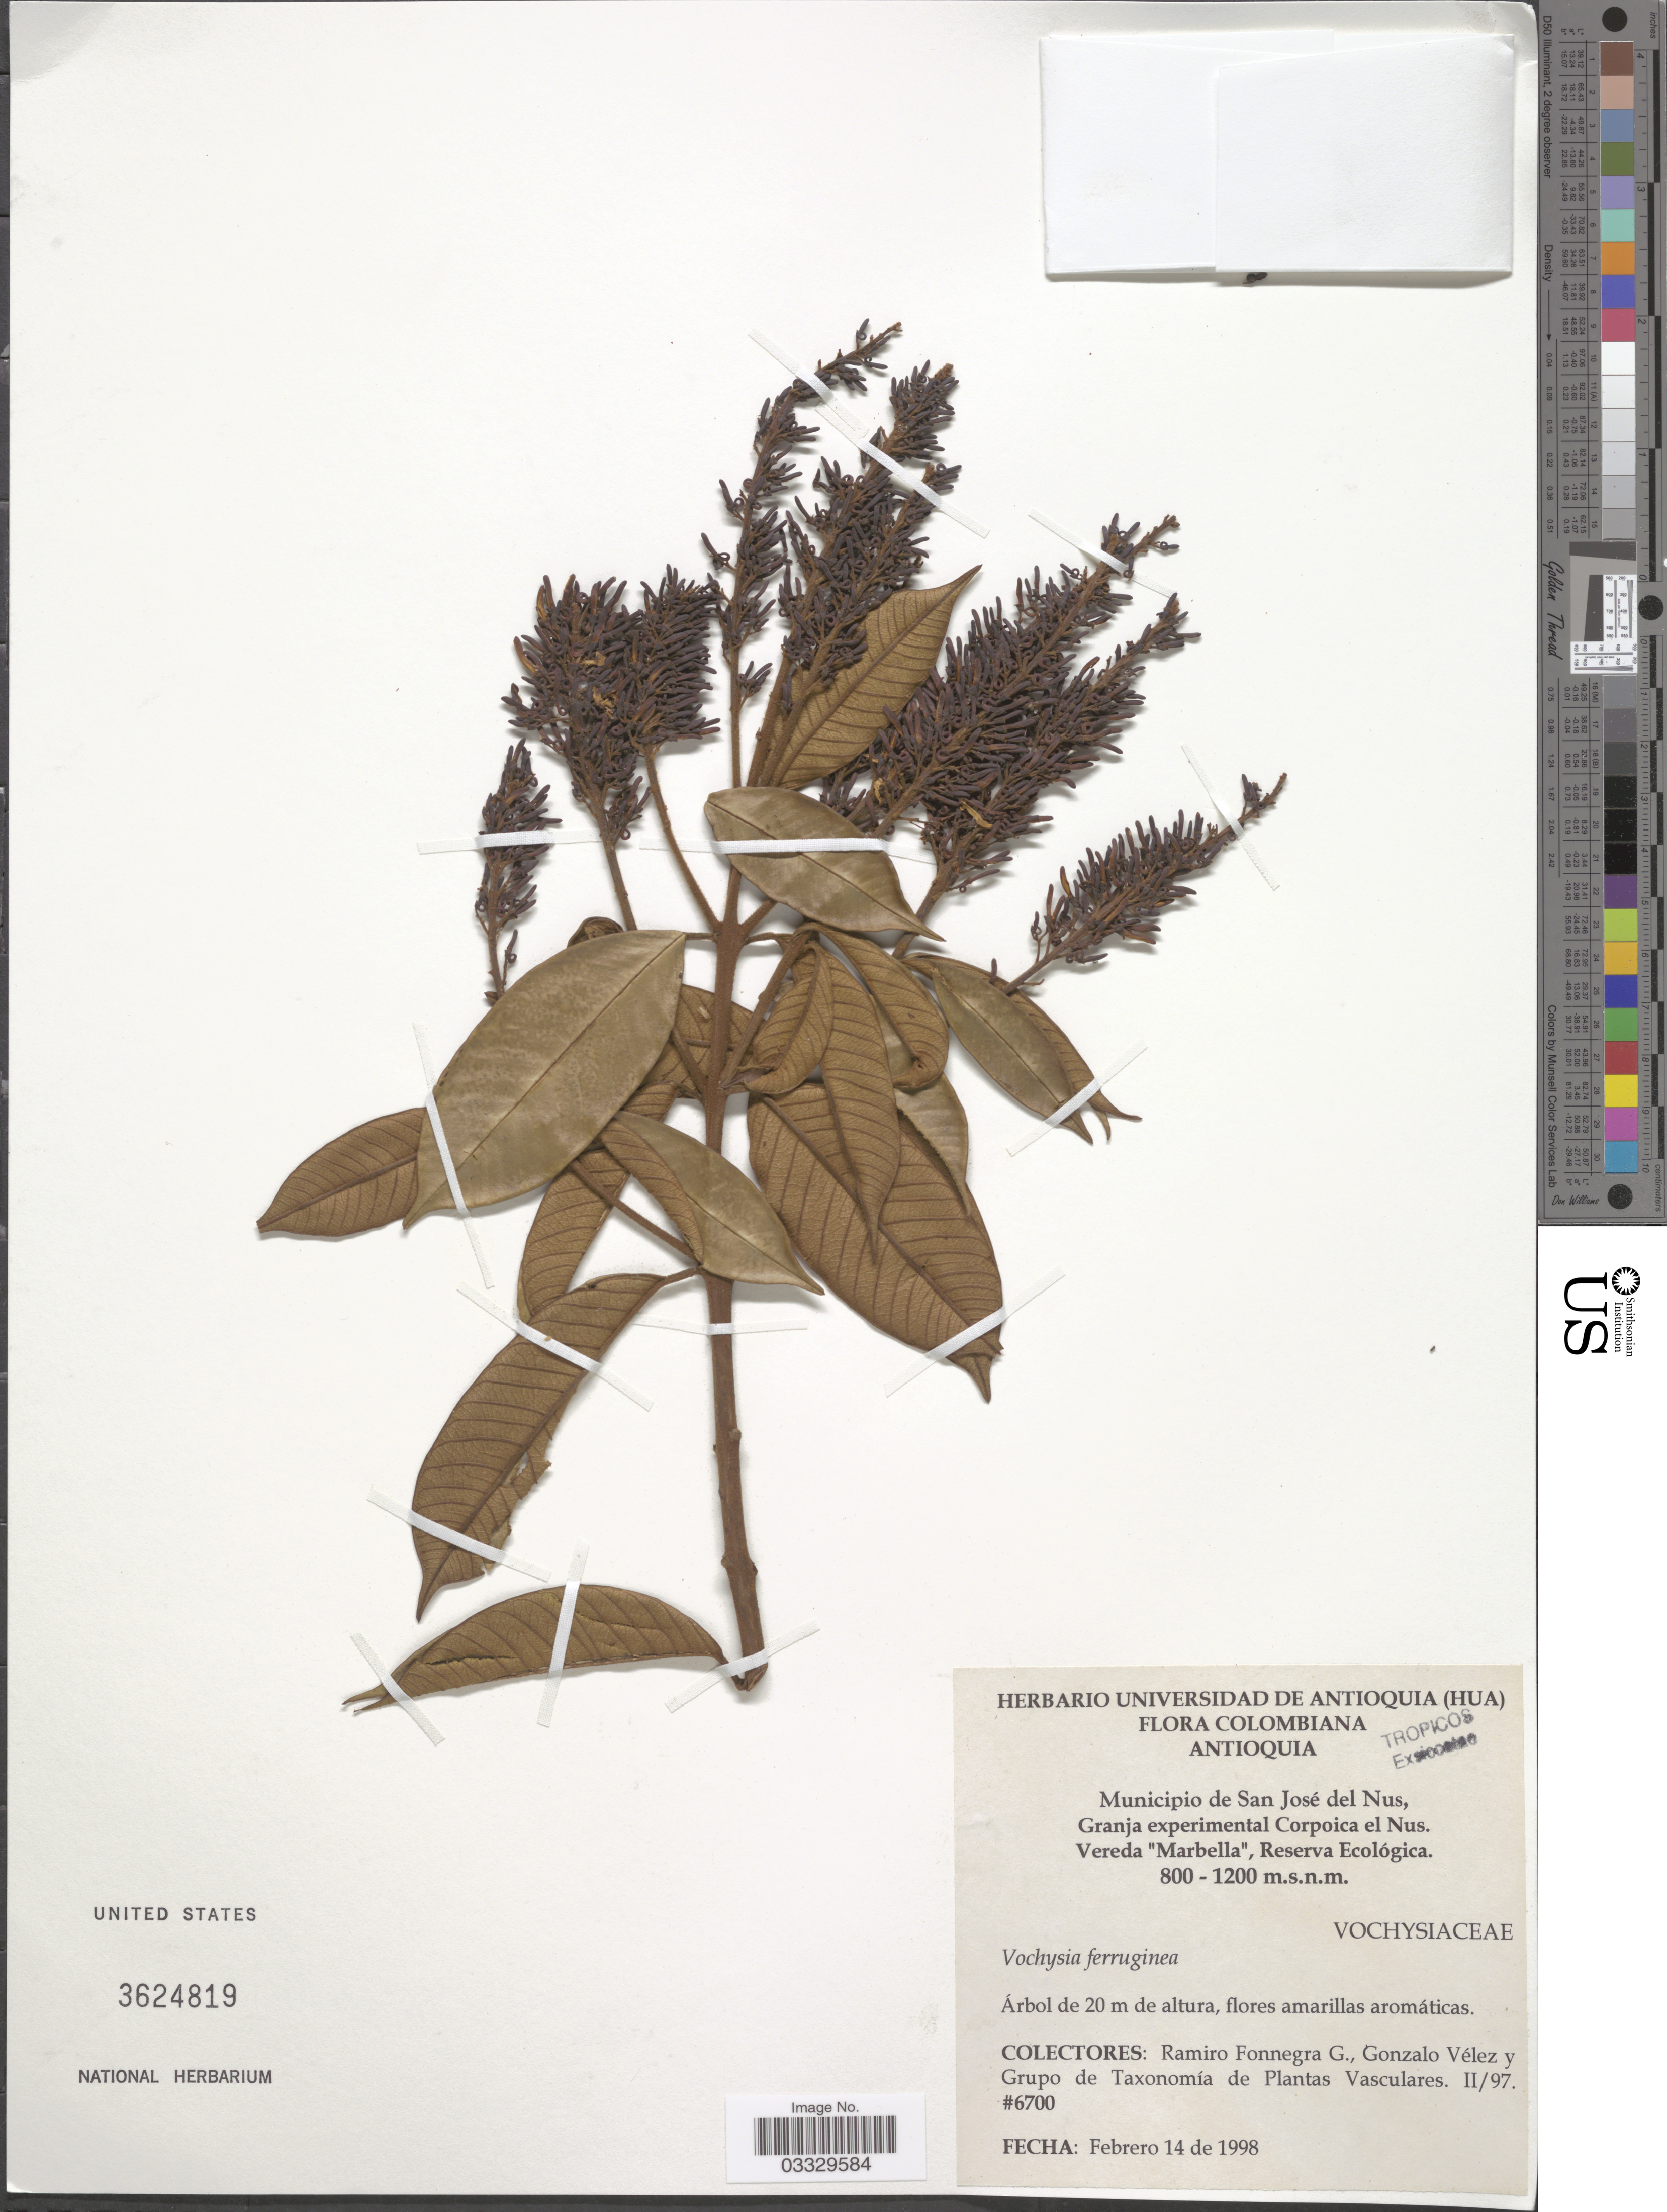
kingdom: Plantae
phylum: Tracheophyta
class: Magnoliopsida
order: Myrtales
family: Vochysiaceae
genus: Vochysia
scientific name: Vochysia ferruginea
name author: Mart.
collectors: R. Fonnegra G., G. Velez & Grupo de Taxonomía de Plantas Vasculares II/97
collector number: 6700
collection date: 1988-02-14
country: Colombia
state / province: Antioquia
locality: Municipio de San José del Nus, Granja experimental Corpoica el Nus. Vereda "Marbella", Reserva Ecológica.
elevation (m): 800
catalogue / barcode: US 3624819